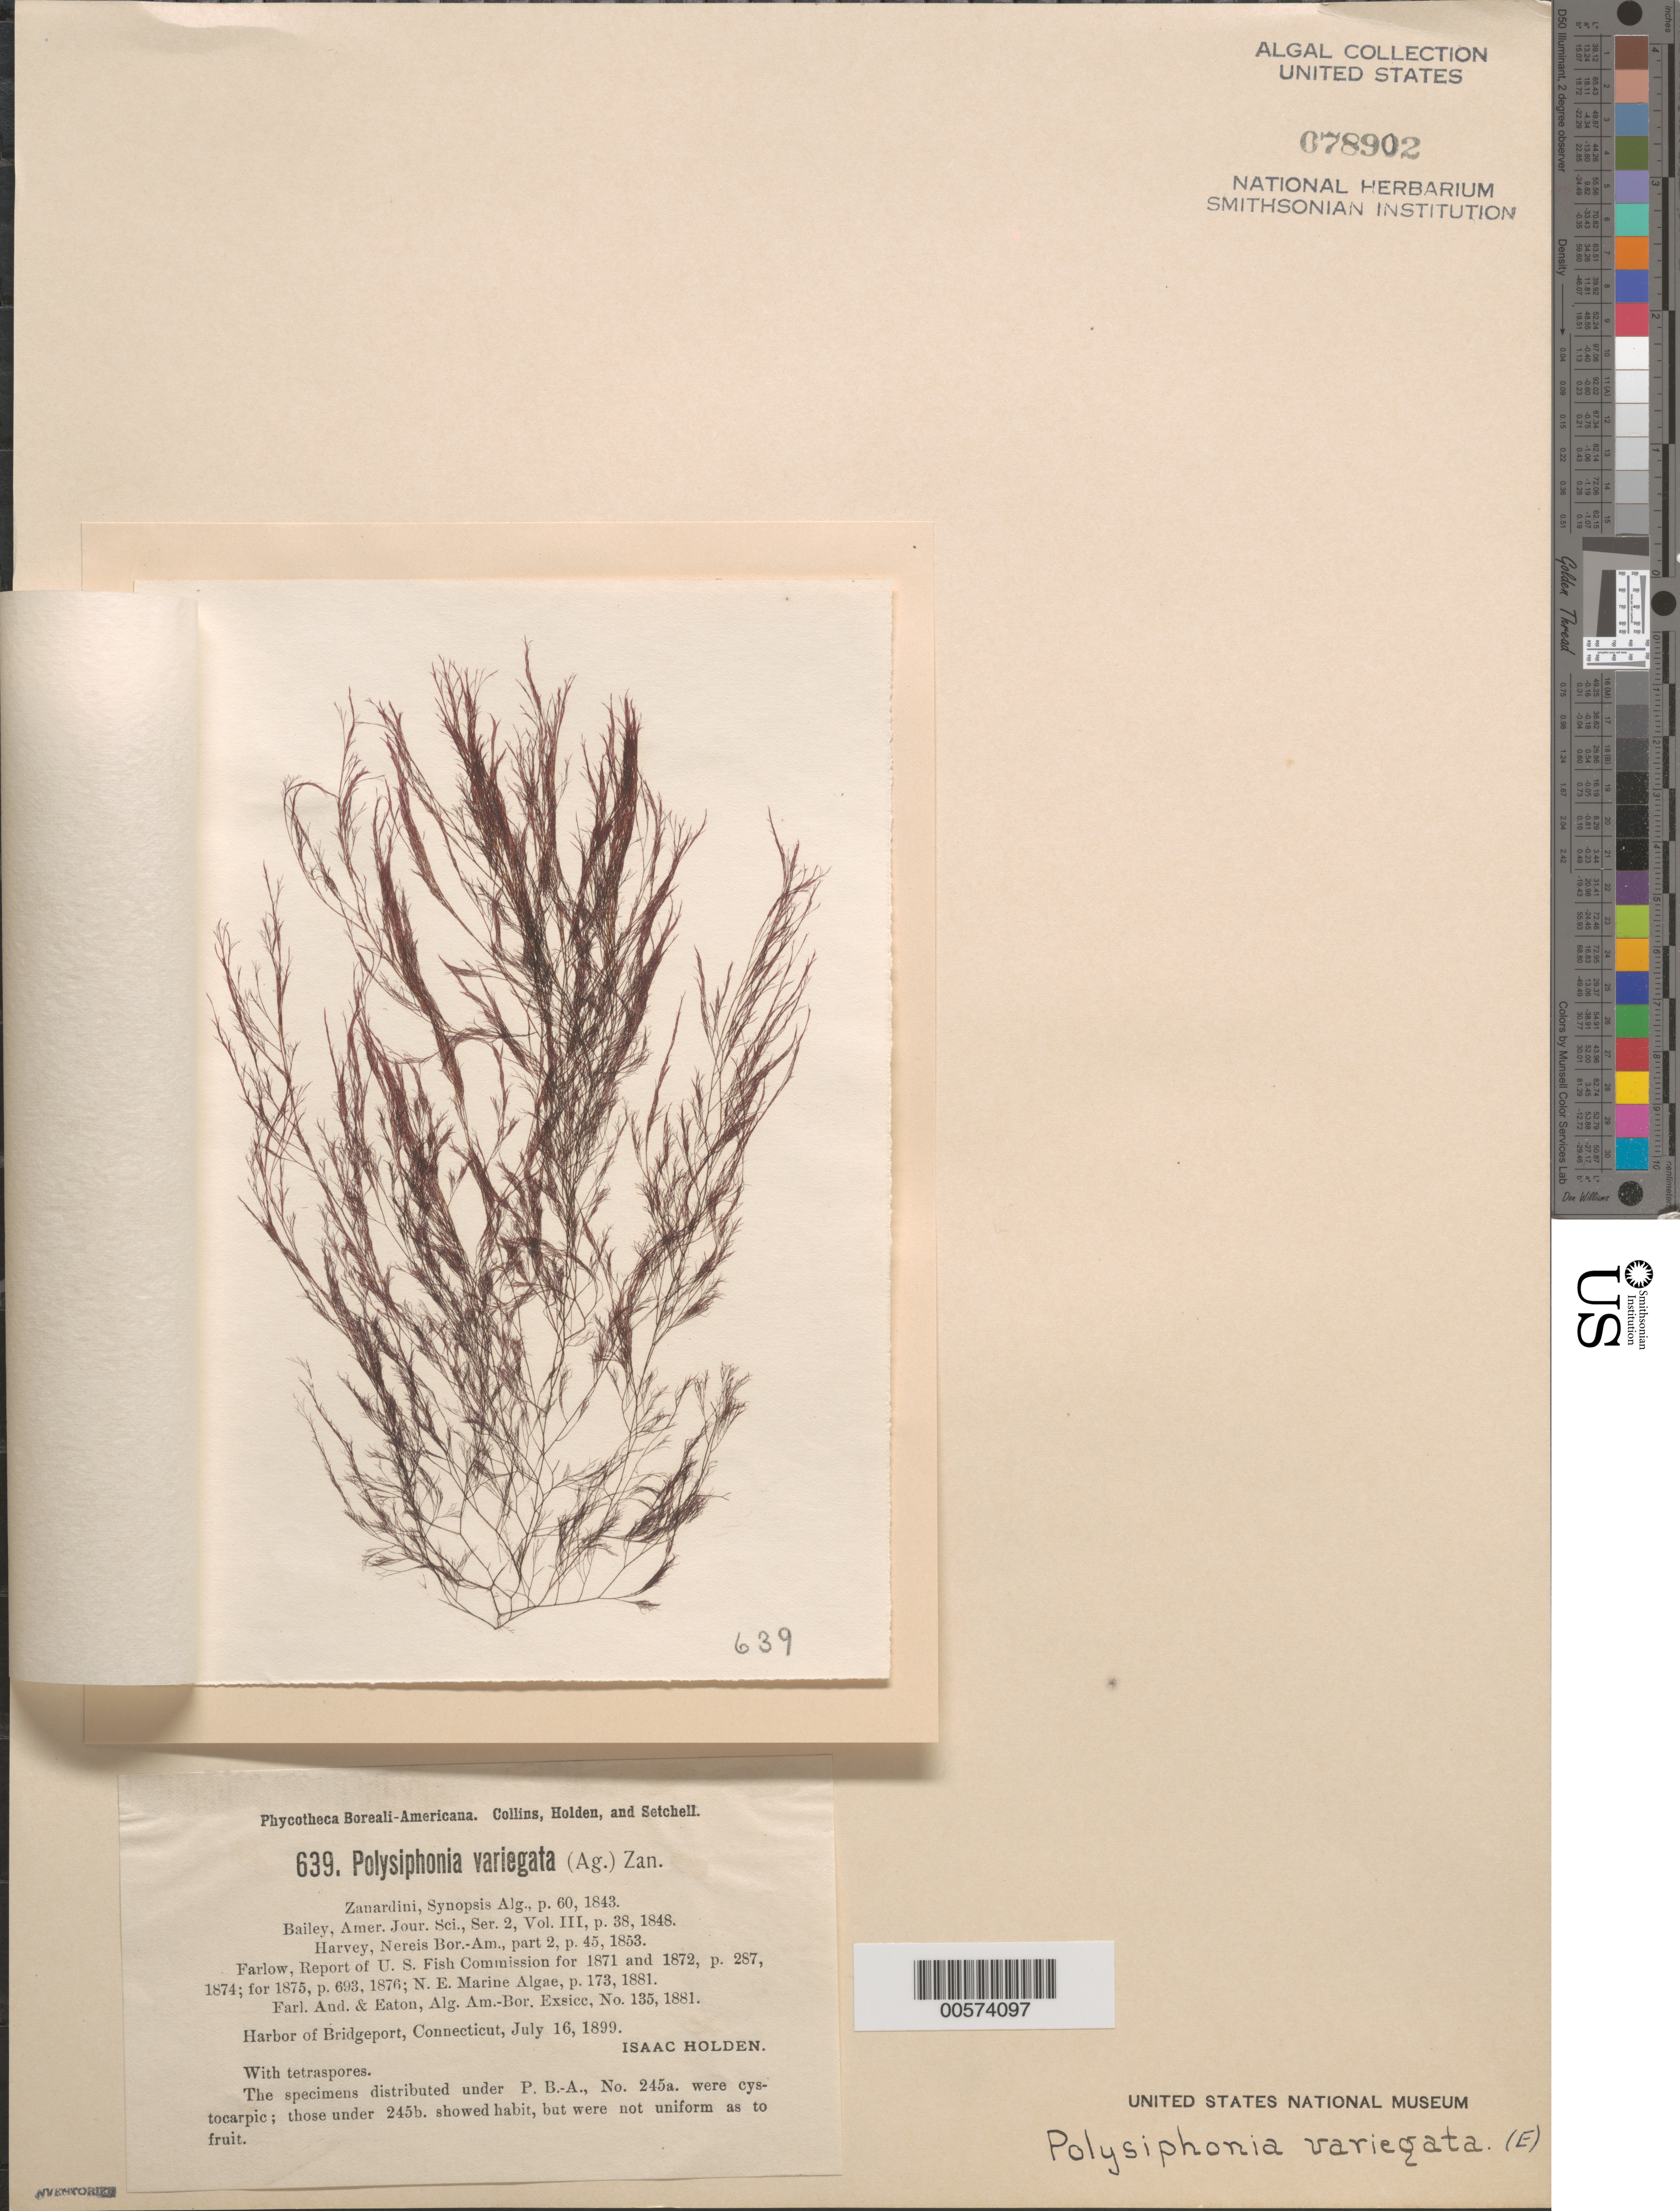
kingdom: Plantae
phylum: Rhodophyta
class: Florideophyceae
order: Ceramiales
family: Rhodomelaceae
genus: Carradoriella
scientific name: Carradoriella denudata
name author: (Dillwyn) Savoie & G.W. Saunders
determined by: Algae name updating Project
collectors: I. Holden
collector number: PB-A 639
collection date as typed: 16 Jul 1899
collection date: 1899-07-16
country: United States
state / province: Connecticut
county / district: Fairfield County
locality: Bridgeport Harbor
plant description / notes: Collins, Holden & Setchell, Phycotheca Boreali-Americana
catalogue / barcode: US 78902